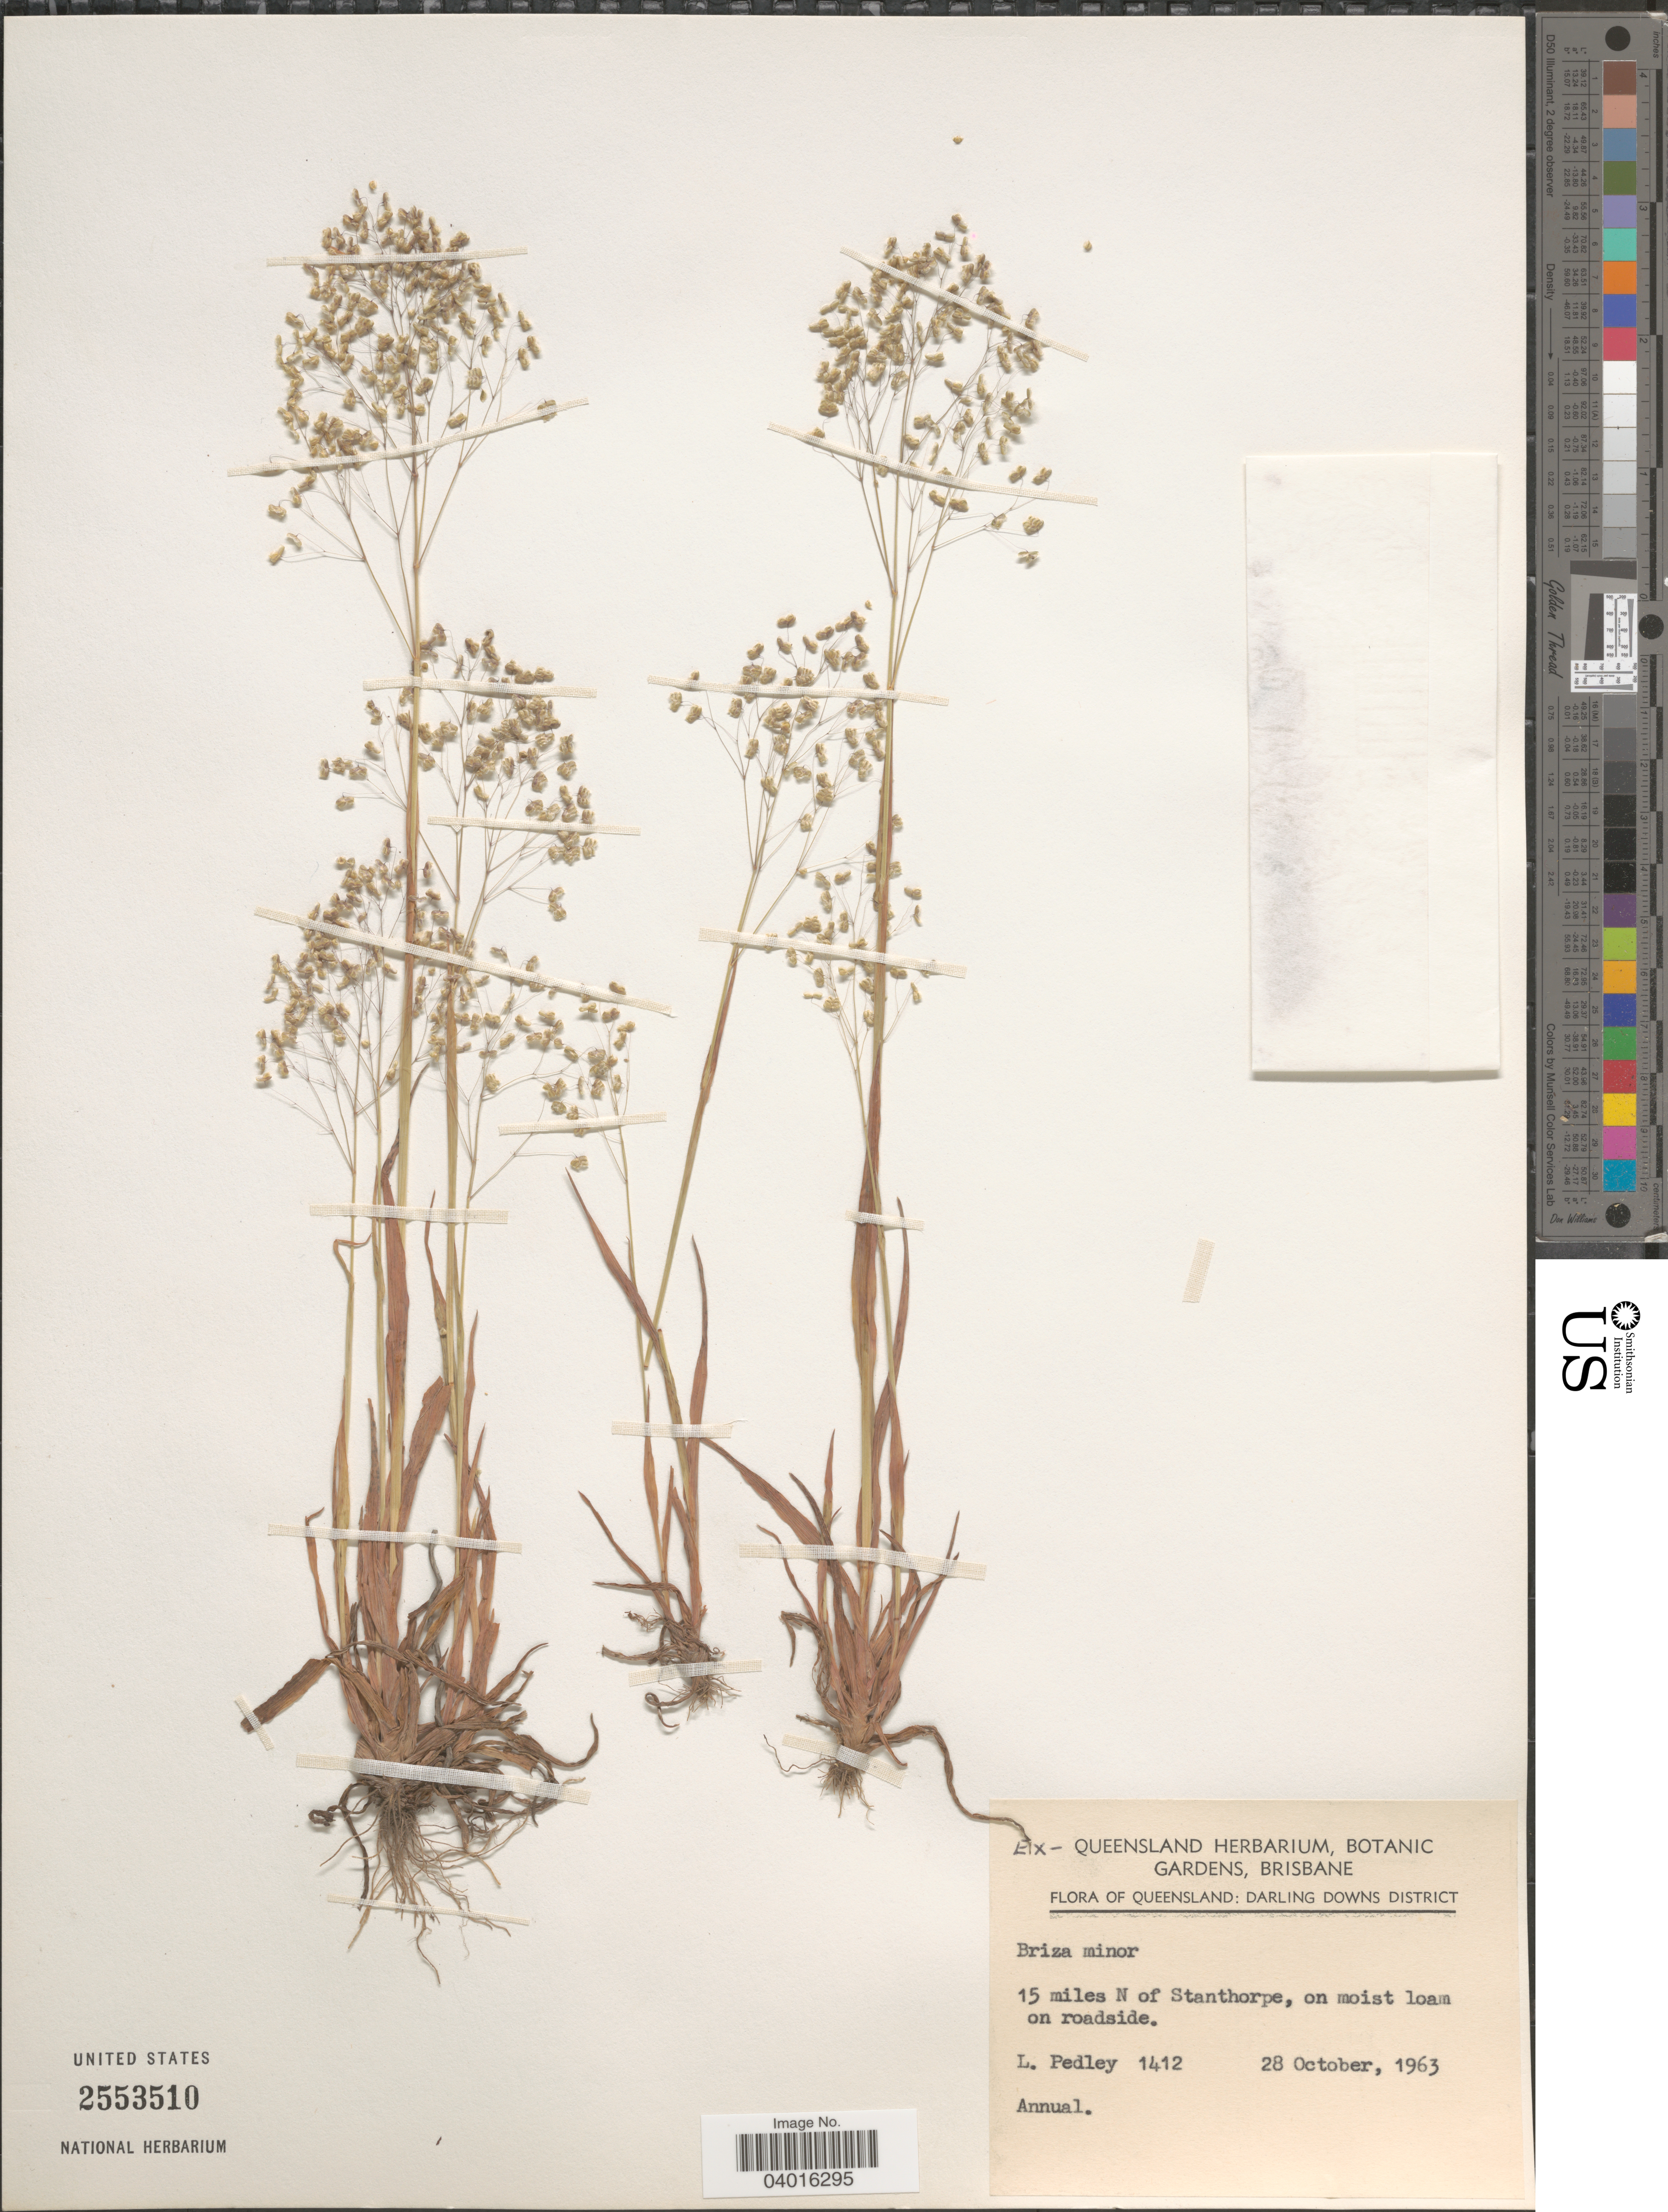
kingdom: Plantae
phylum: Tracheophyta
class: Liliopsida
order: Poales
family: Poaceae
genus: Briza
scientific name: Briza minor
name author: L.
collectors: L. Pedley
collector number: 1412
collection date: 1963-10-28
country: Australia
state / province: Queensland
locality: Darling Downs District. 15 miles N of Stanthorpe, on moist loam on roadside.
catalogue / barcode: US 2553510